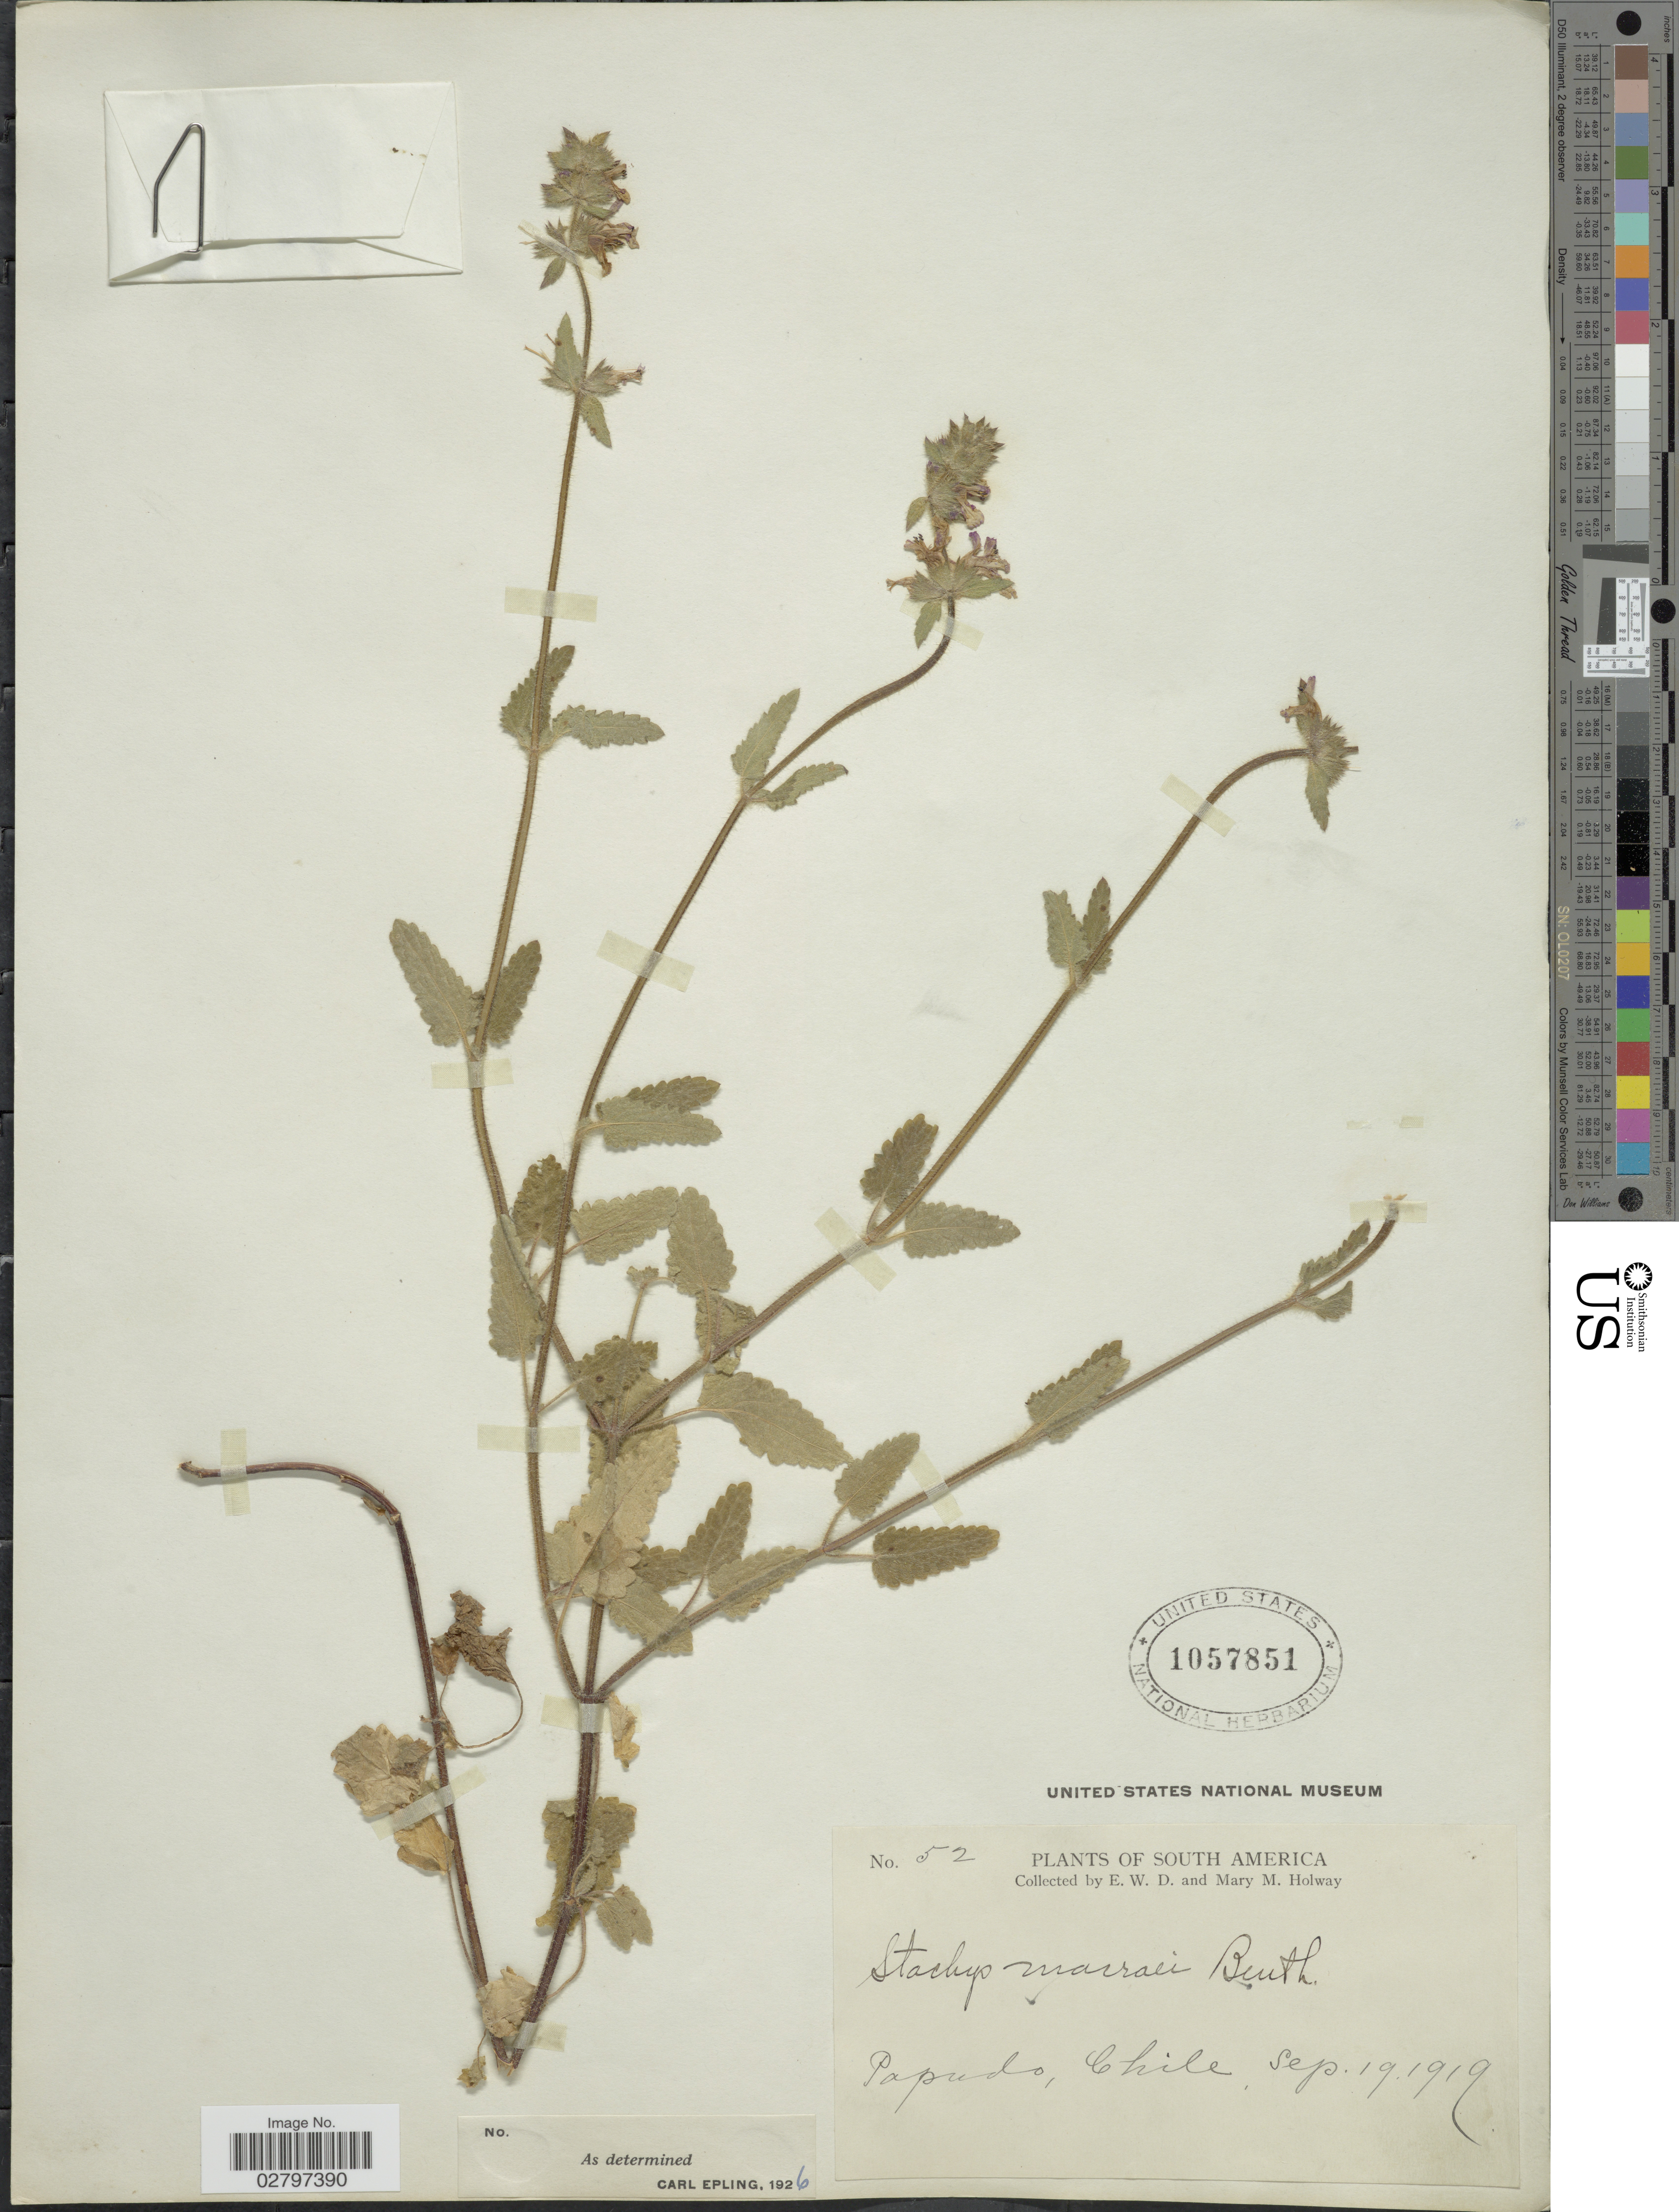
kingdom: Plantae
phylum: Tracheophyta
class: Magnoliopsida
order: Lamiales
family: Lamiaceae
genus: Stachys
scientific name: Stachys macraei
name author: Benth.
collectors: E. W. D. Holway & M. M. Holway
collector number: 52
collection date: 1919-09-19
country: Chile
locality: Papudo.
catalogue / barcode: US 1057851